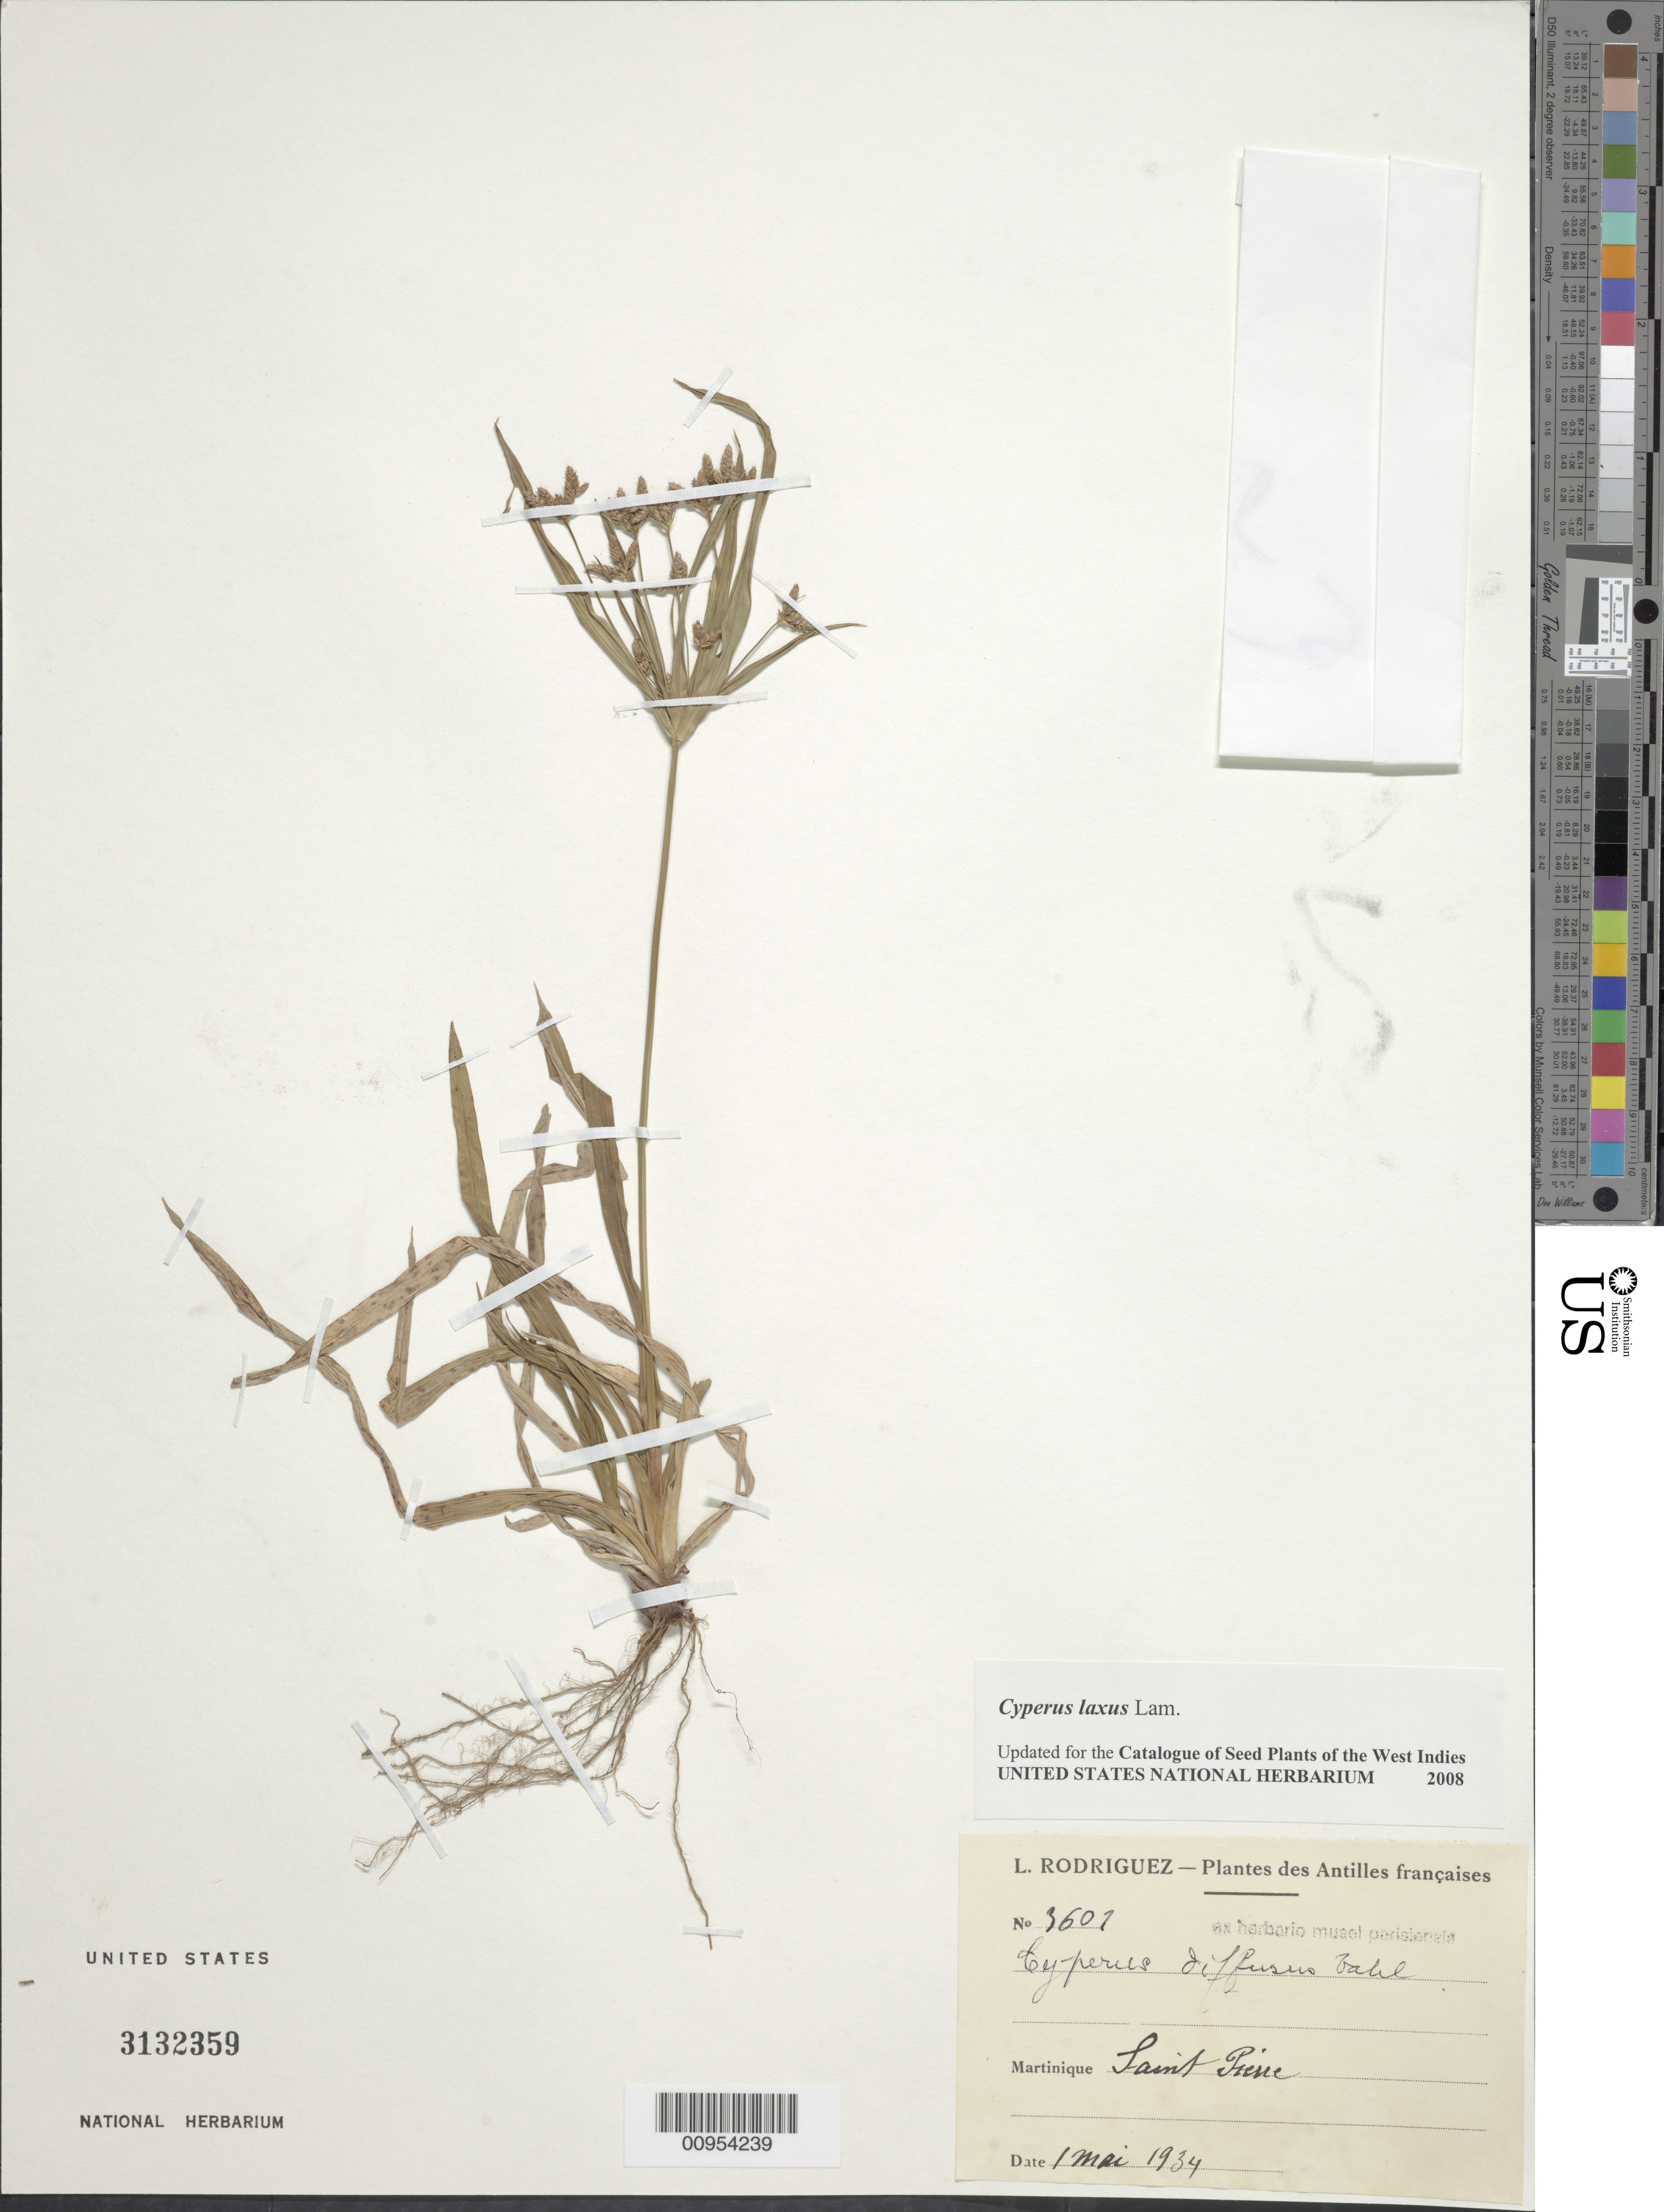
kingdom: Plantae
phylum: Tracheophyta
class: Liliopsida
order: Poales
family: Cyperaceae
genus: Cyperus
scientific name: Cyperus laxus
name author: Lam.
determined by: Strong, M. T., (US), Smithsonian Institution - National Museum of Natural History (UNITED STATES)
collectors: L. Rodriguez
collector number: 3601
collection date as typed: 01 May 1934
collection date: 1934-05-01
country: Martinique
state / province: Saint-Pierre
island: Martinique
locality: Sainte Pierre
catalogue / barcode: US 3132359